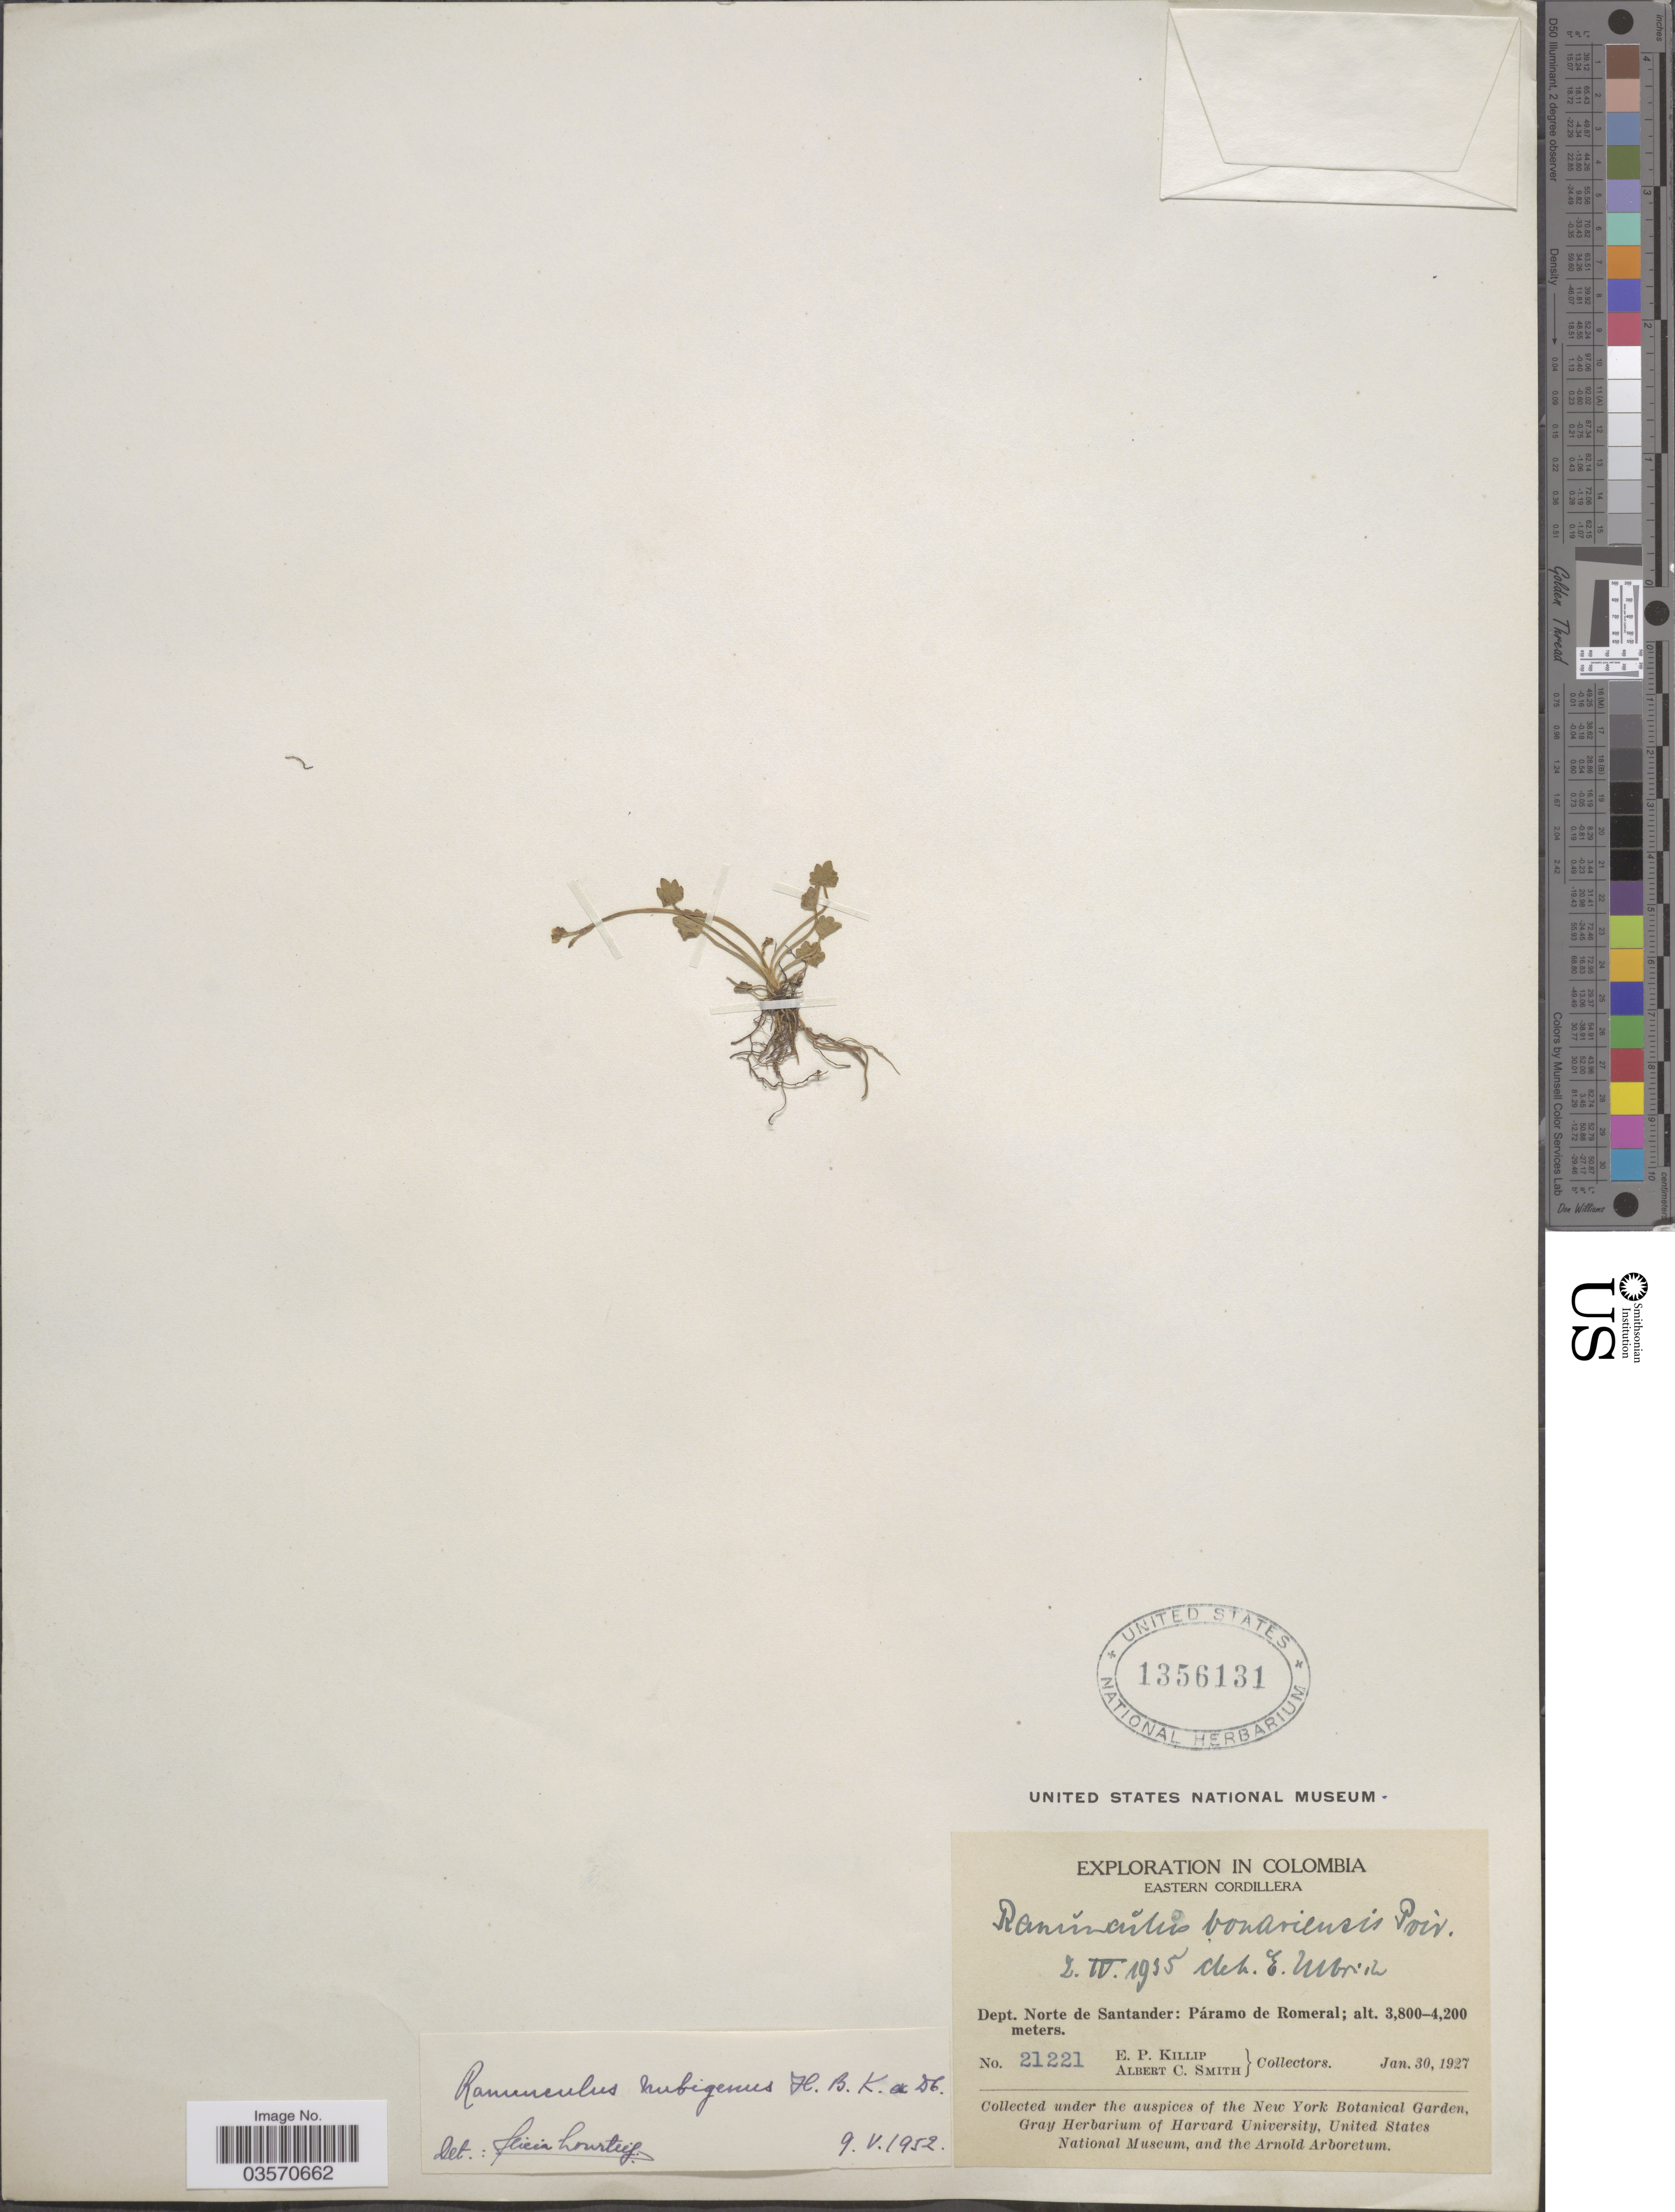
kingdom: Plantae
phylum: Tracheophyta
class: Magnoliopsida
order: Ranunculales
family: Ranunculaceae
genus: Ranunculus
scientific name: Ranunculus nubigenus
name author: Humb. et al. ex DC.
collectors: E. P. Killip & A. C. Smith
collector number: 21221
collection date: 1927-01-30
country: Colombia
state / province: Norte de Santander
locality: Eastern Cordillera. Dept. Norte de Santander: Páramo de Romeral.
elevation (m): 3800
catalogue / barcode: US 1356131